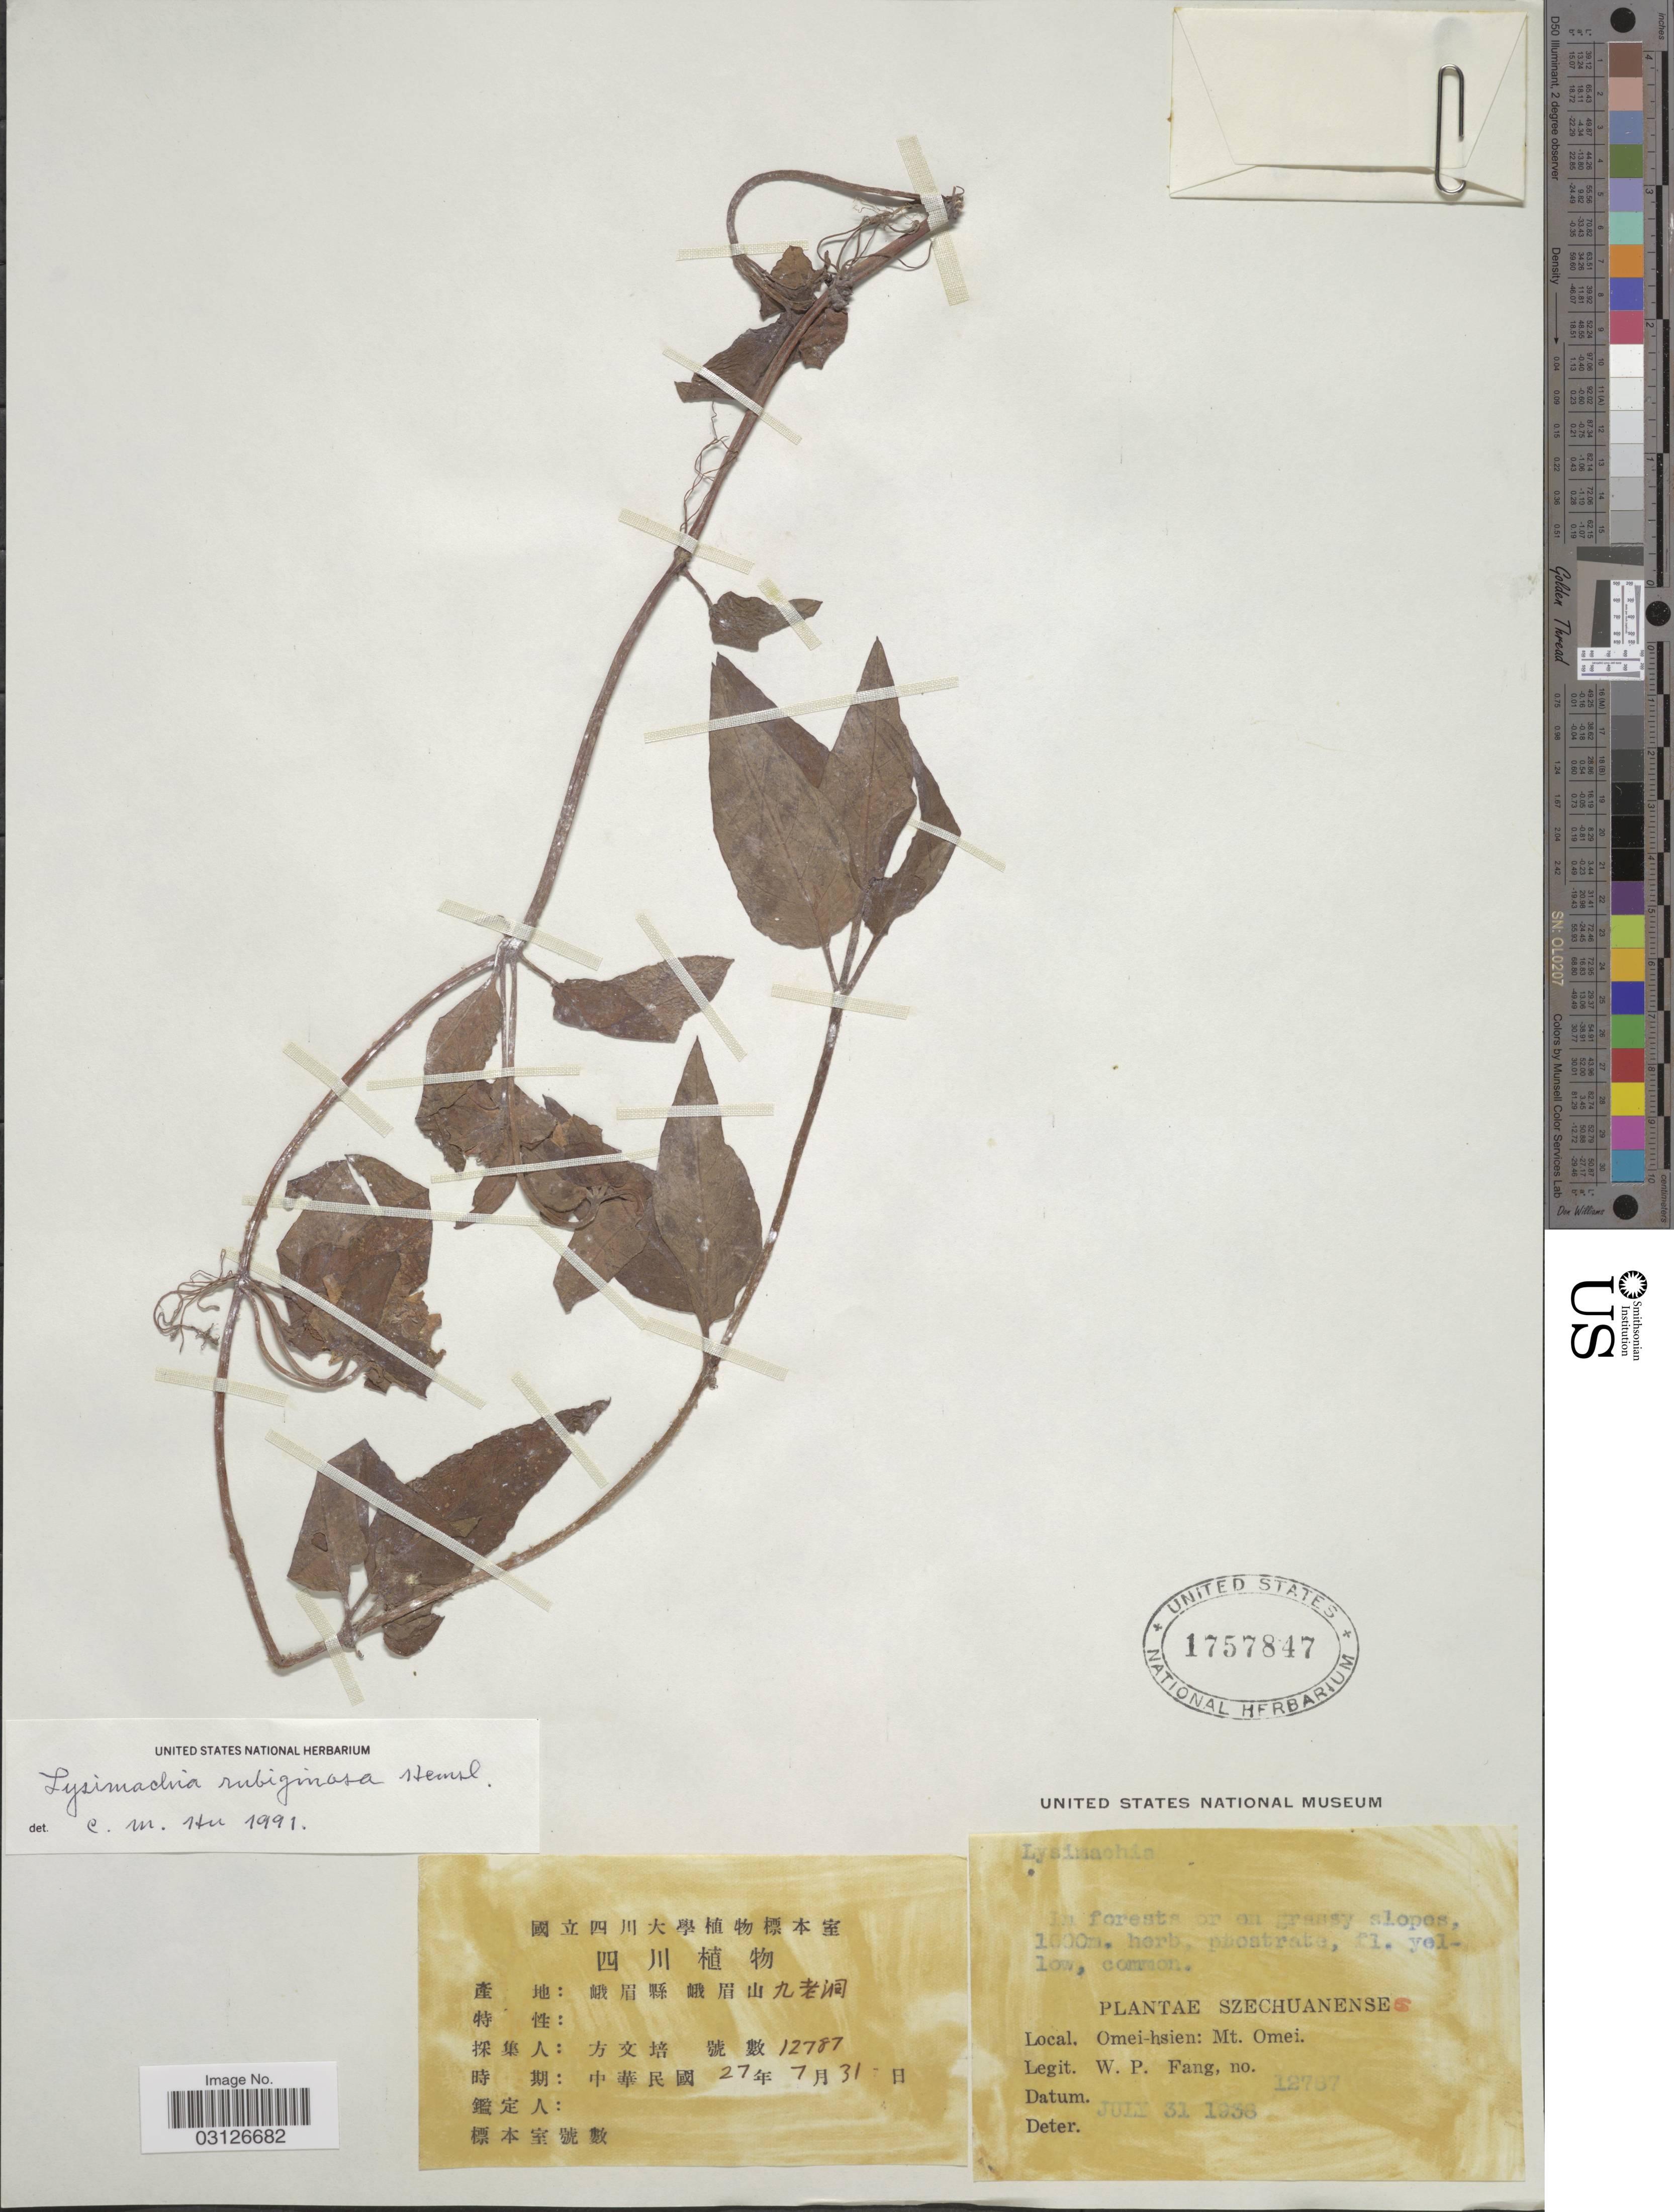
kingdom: Plantae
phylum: Tracheophyta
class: Magnoliopsida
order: Ericales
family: Primulaceae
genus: Lysimachia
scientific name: Lysimachia rubiginosa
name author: Hemsl.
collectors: W. P. Fang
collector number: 12787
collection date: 1938-07-31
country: China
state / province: Sichuan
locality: Szechuanenses. Omei-hsien: Mt. Omei.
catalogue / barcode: US 1757847